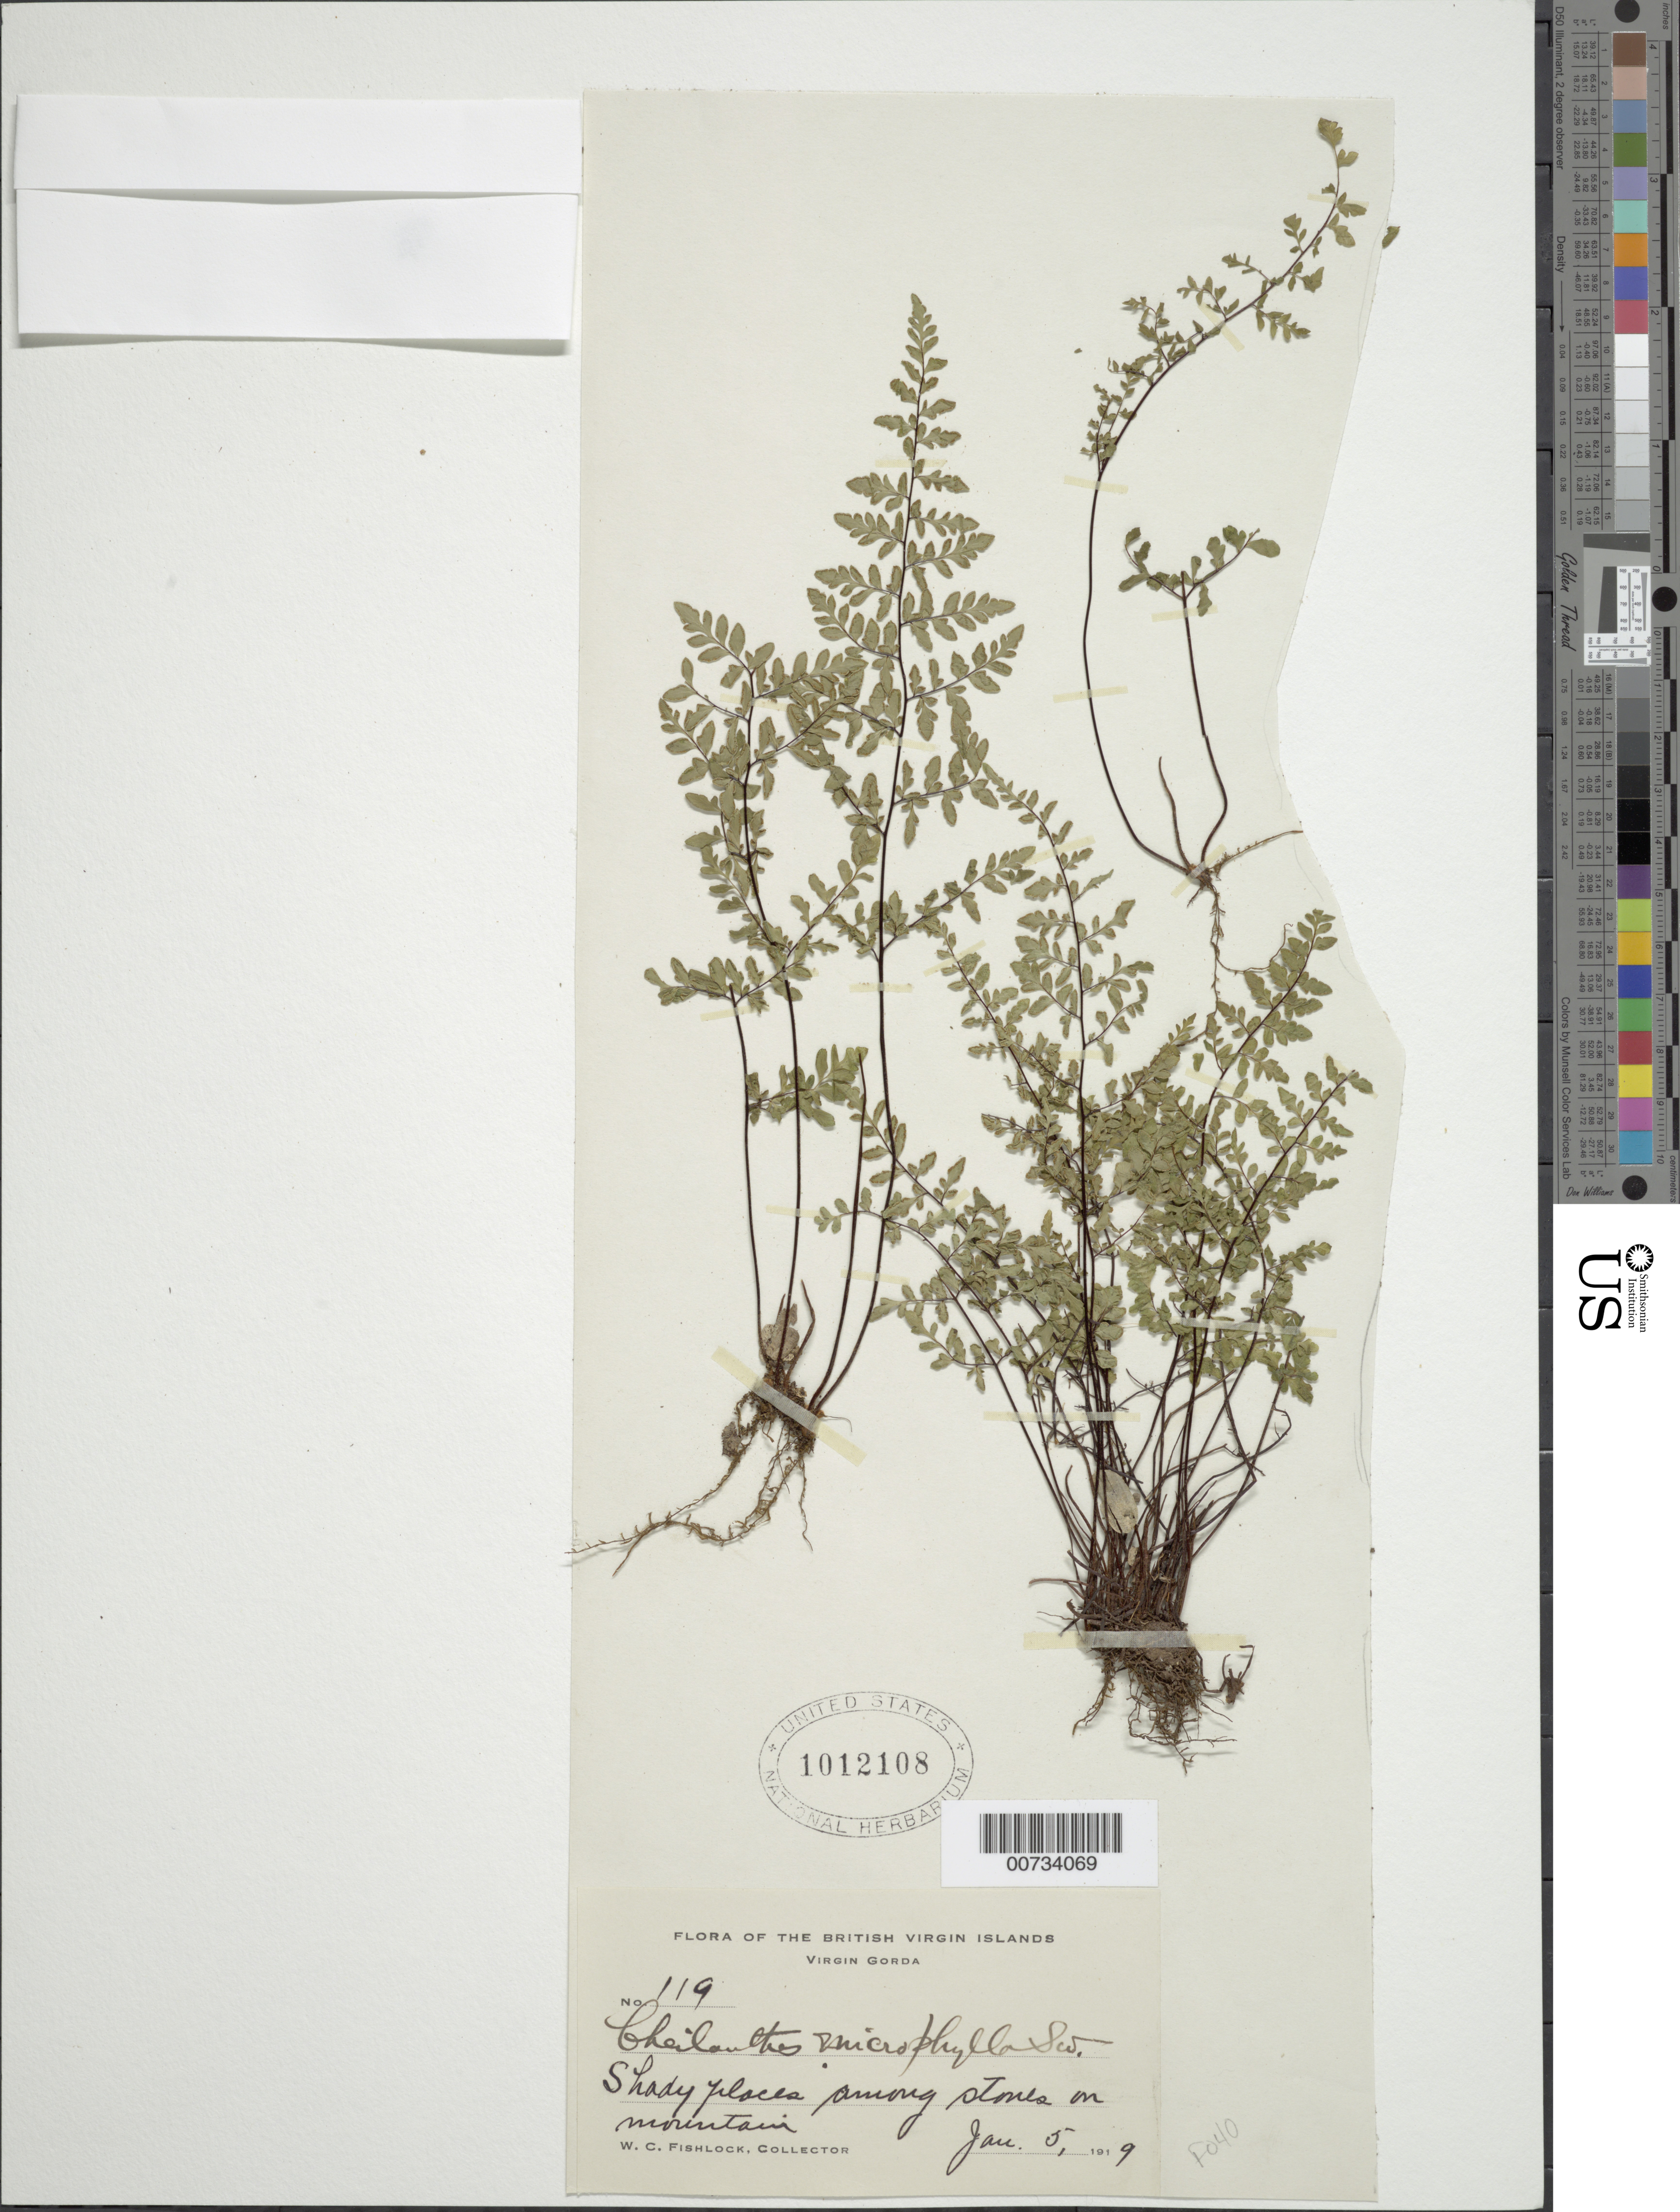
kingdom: Plantae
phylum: Tracheophyta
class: Polypodiopsida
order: Polypodiales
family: Pteridaceae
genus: Myriopteris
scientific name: Myriopteris microphylla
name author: (Sw.) Grusz & Windham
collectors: W. Fishlock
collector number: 119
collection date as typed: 05 Jan 1919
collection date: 1919-01-05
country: British Virgin Islands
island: Virgin Gorda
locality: Virgin Gorda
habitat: Shady places among stones on mountain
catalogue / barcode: US 1012108